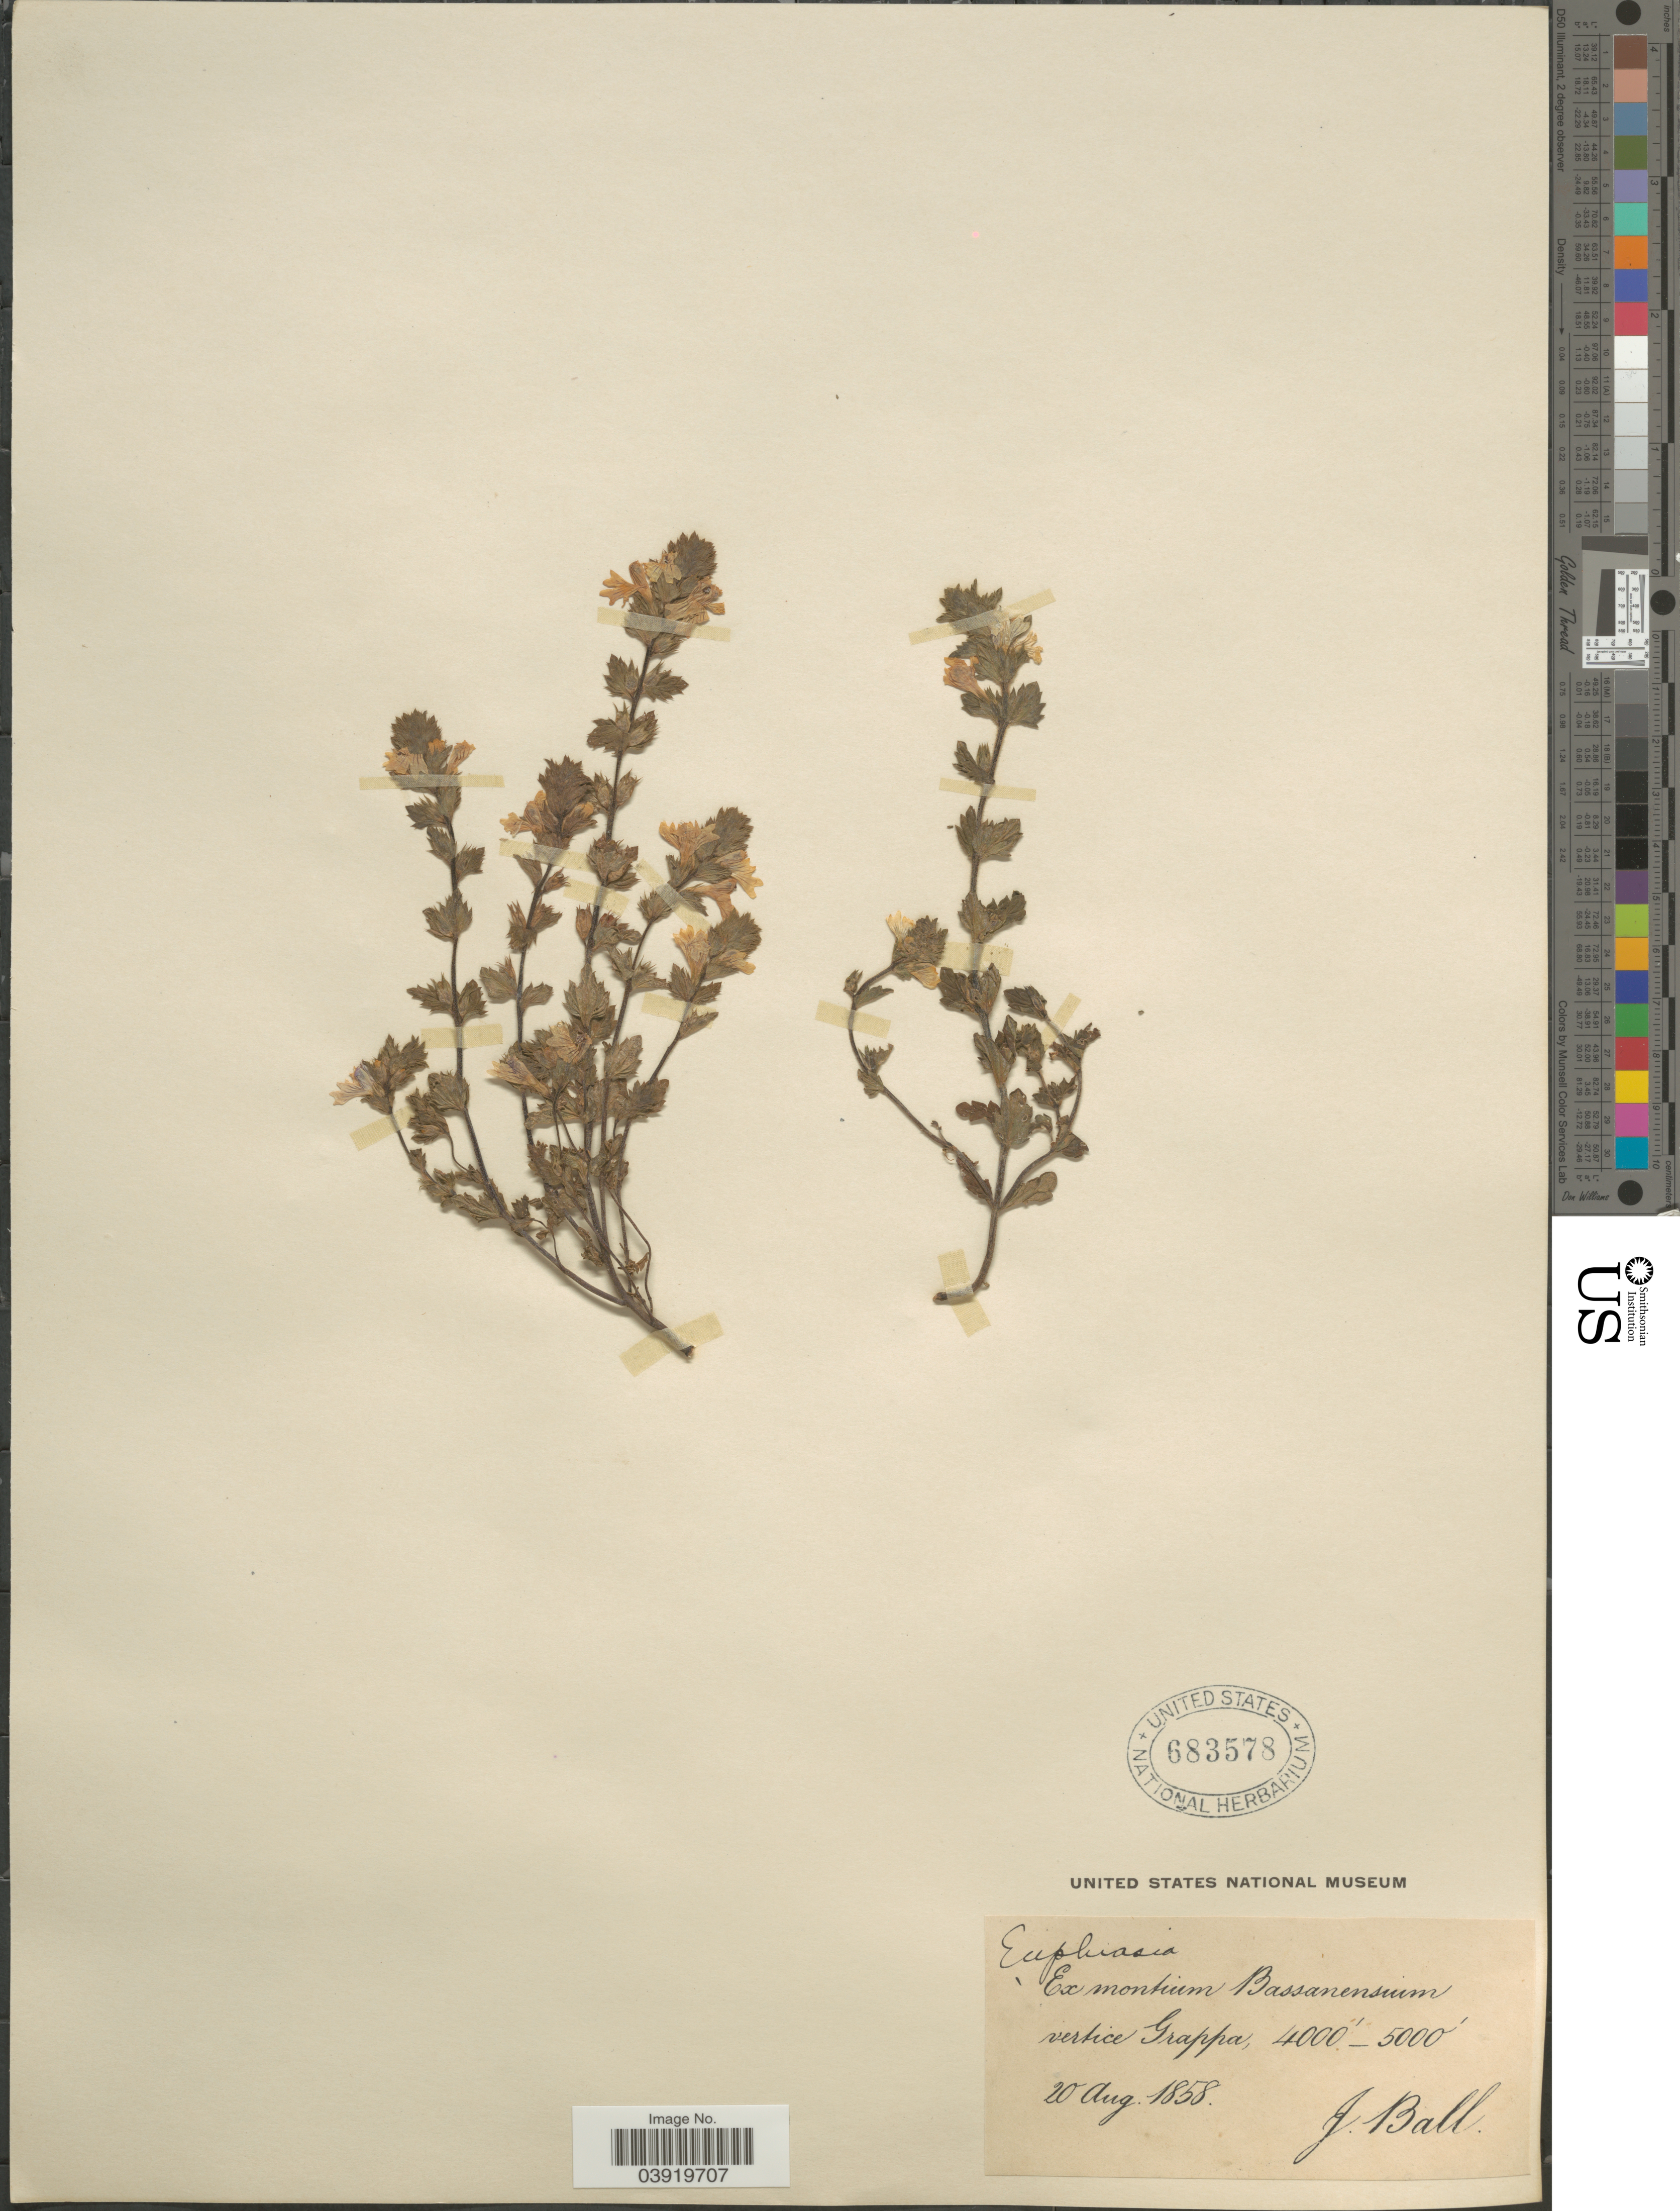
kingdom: Plantae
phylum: Tracheophyta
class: Magnoliopsida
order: Lamiales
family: Orobanchaceae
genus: Euphrasia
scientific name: Euphrasia sp.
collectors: J. Ball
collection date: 1858-08-20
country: Italy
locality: Ex montium Bassanensium vertice Grappa.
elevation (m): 1219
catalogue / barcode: US 683578